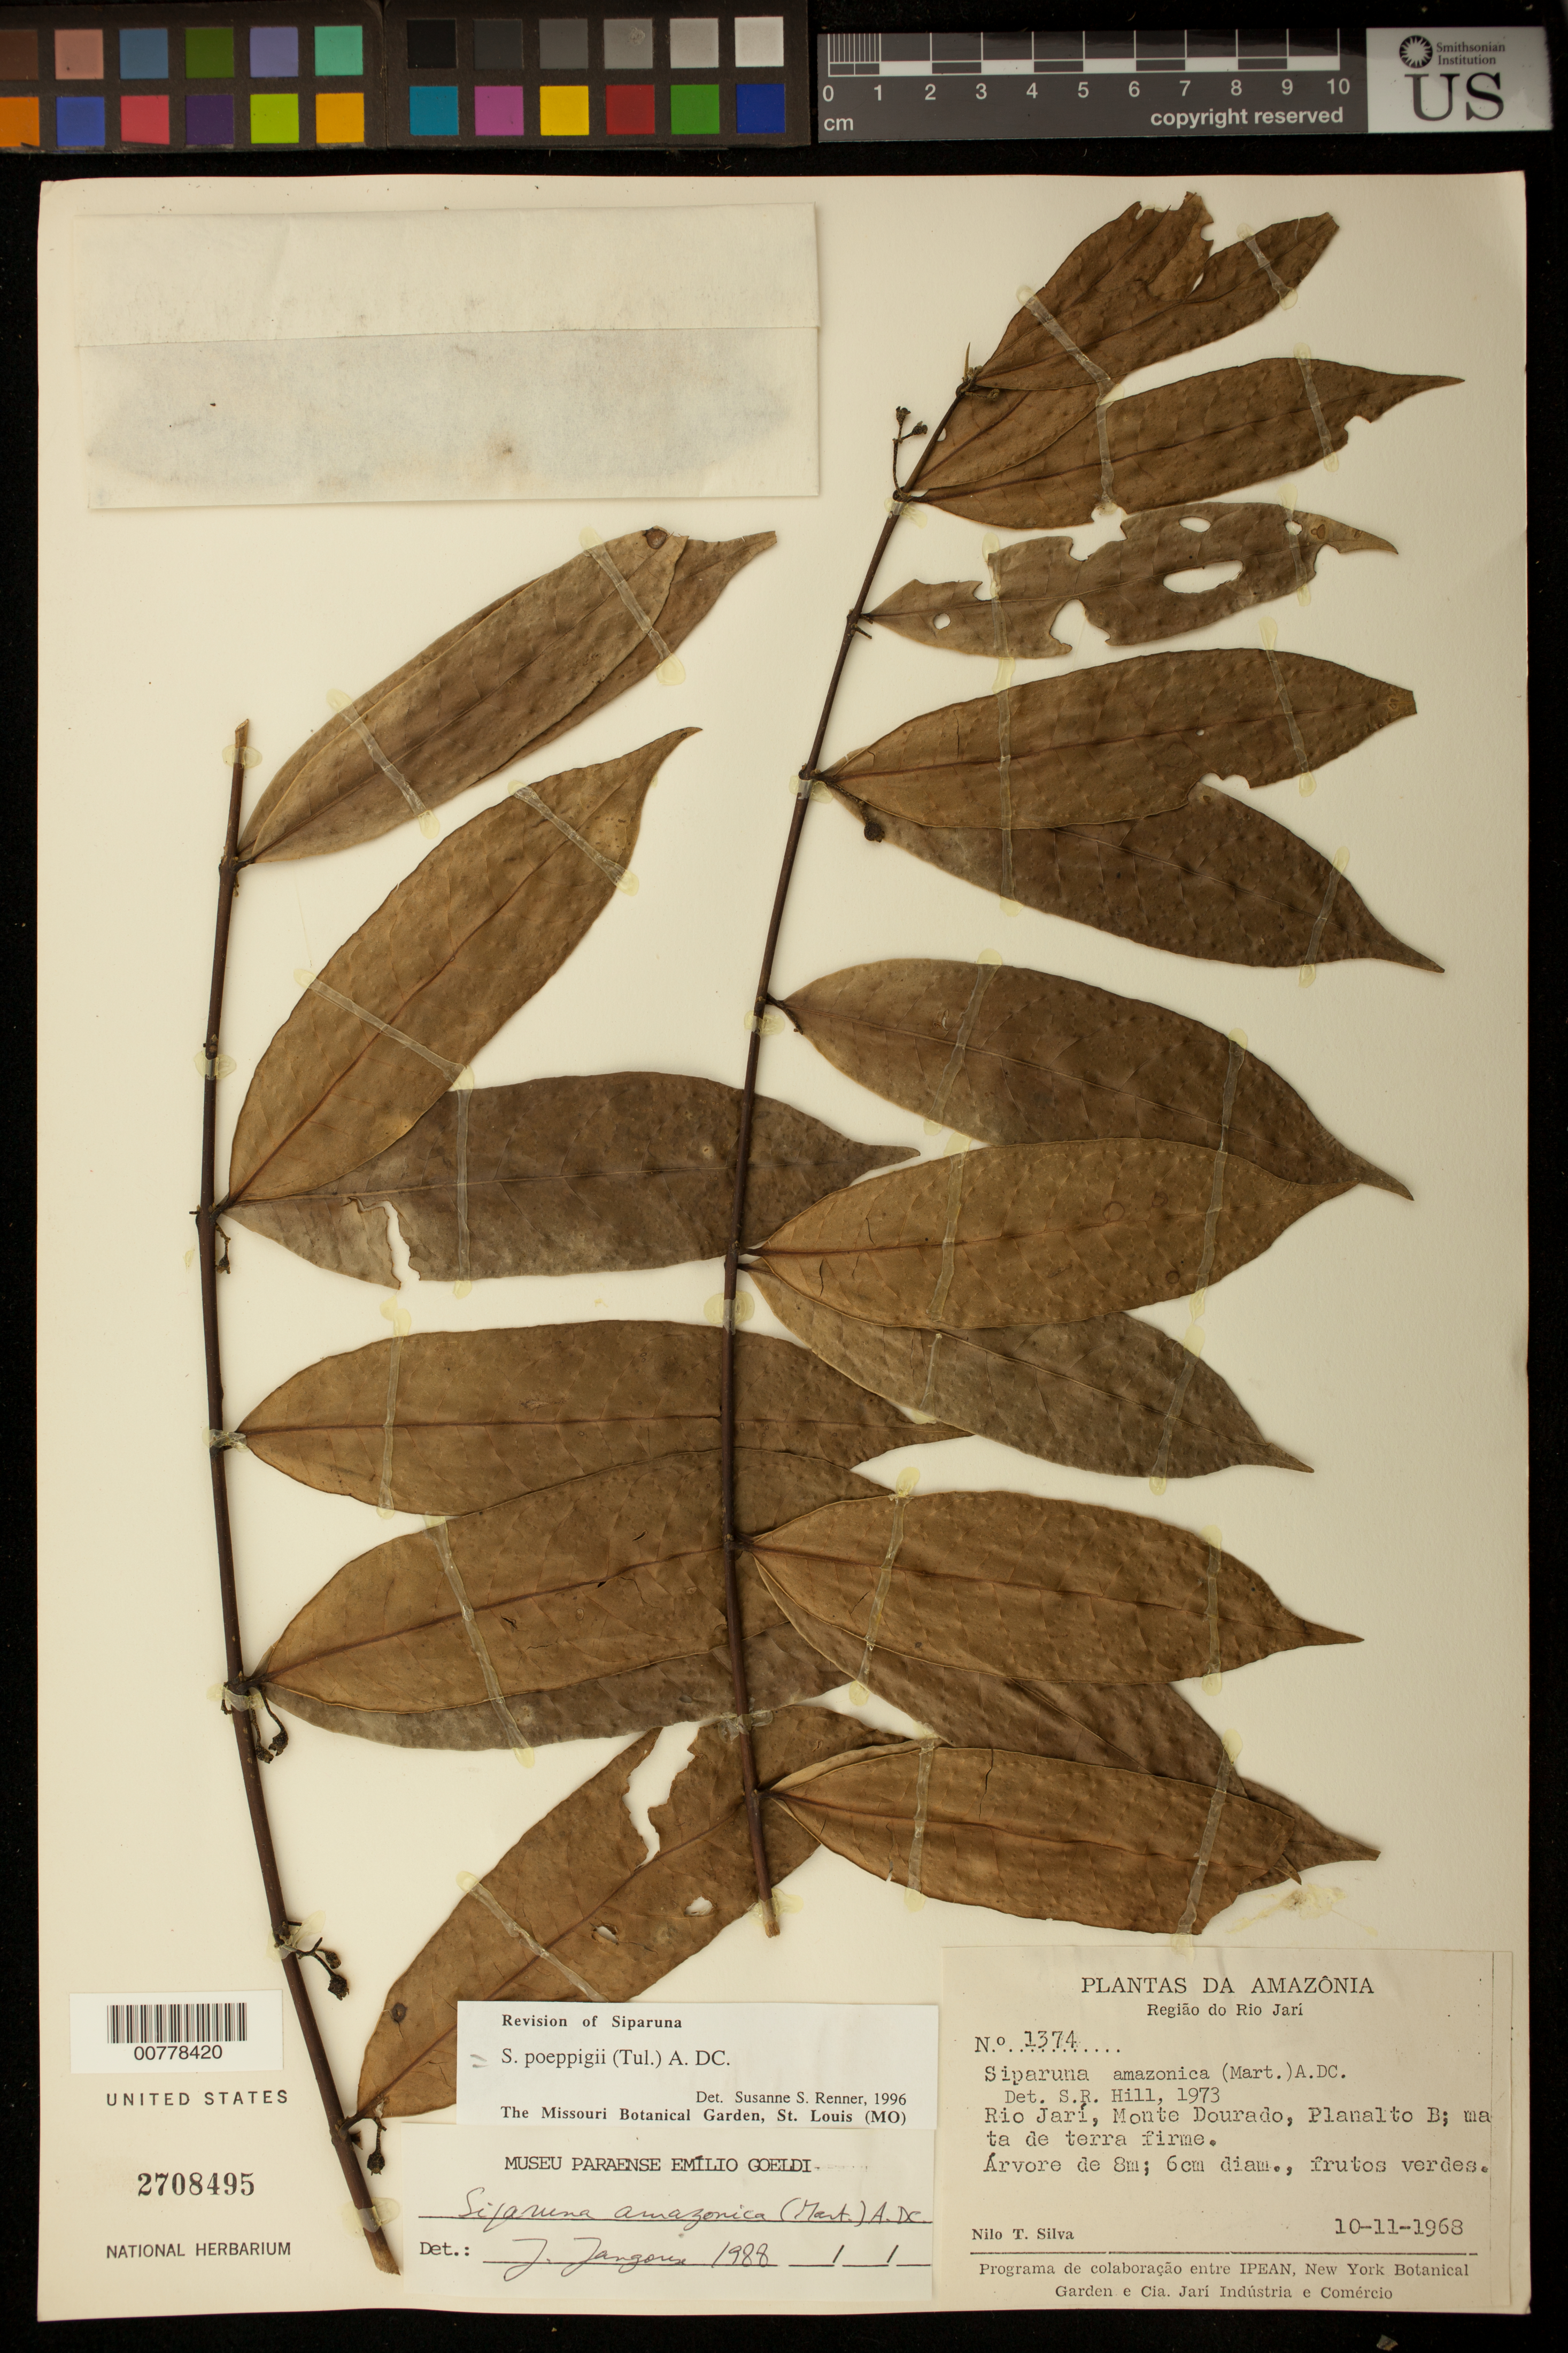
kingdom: Plantae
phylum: Tracheophyta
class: Magnoliopsida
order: Laurales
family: Siparunaceae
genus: Siparuna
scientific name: Siparuna poeppigii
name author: (Tul.) A. DC.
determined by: Renner, S. S.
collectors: N. T. Silva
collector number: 1374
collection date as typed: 10-Oct-68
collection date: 1968-10-10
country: Brazil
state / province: Amazonas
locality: Río Jarí, Monte Dourado, Planalto B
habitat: Mata de terra firme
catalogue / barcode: US 2708495